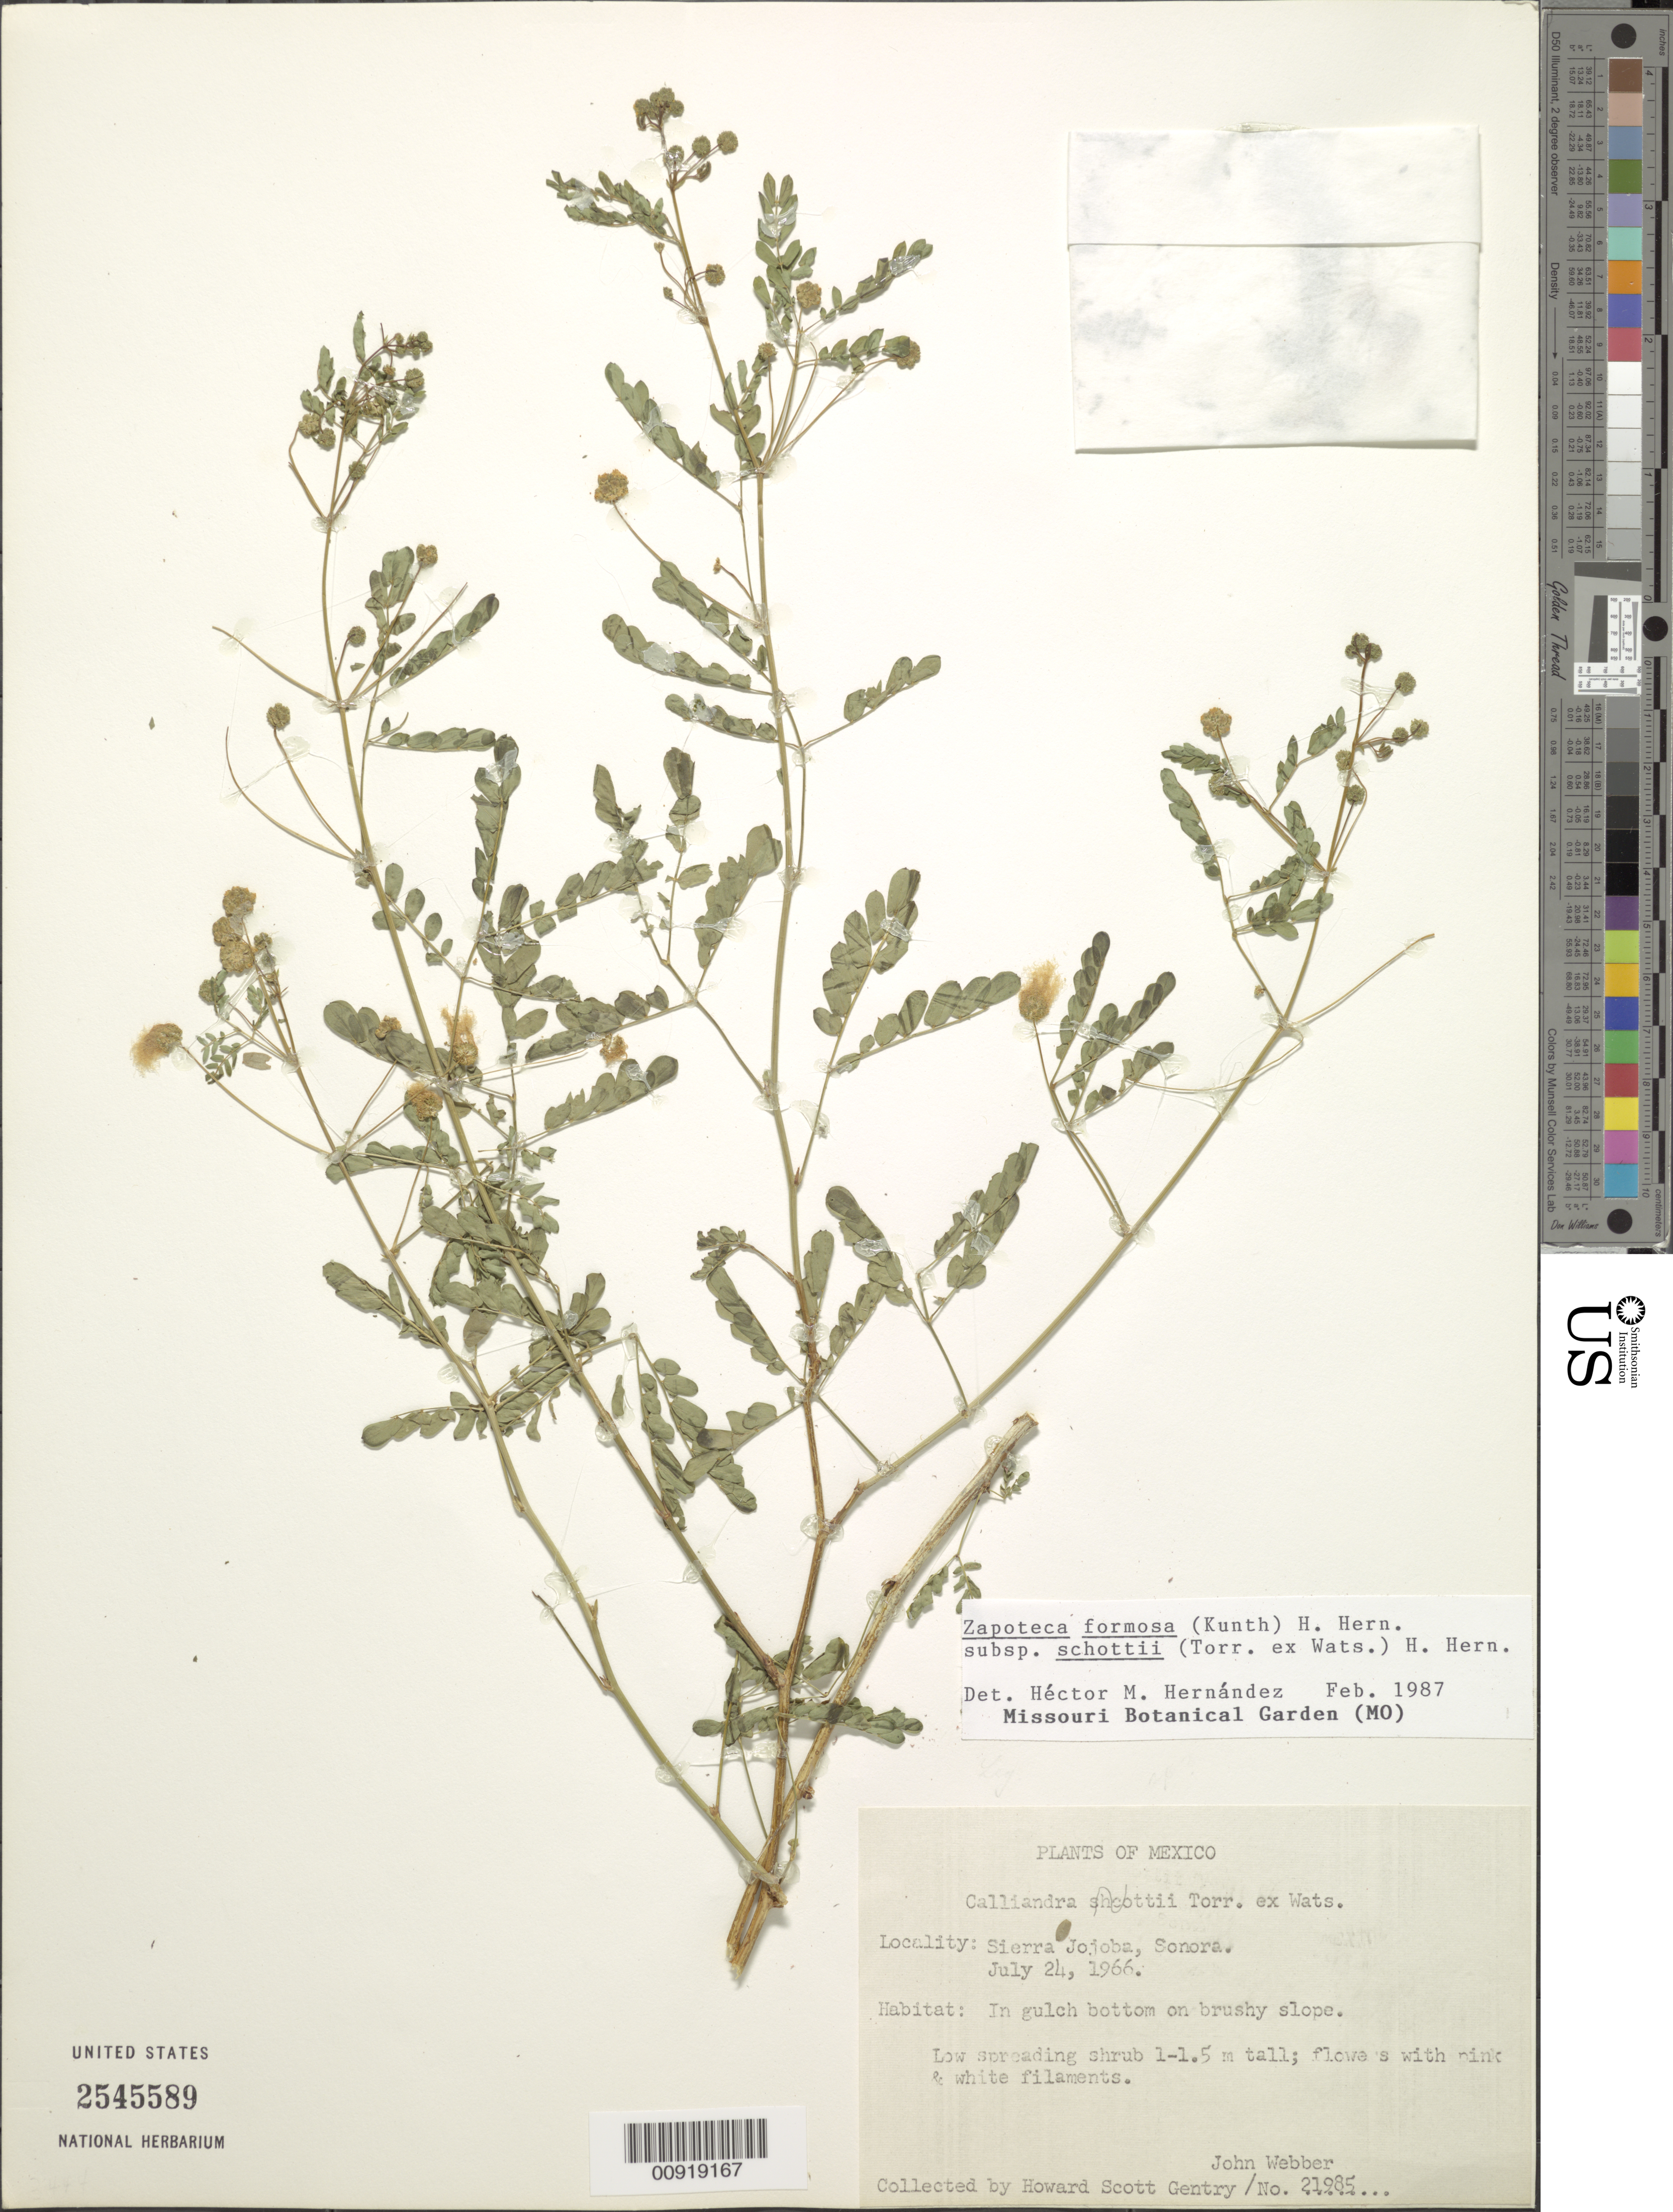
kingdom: Plantae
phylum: Tracheophyta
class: Magnoliopsida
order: Fabales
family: Fabaceae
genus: Zapoteca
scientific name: Zapoteca formosa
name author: (Kunth) H.M. Hern.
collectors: H. S. Gentry & J. Webber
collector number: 21985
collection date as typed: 24 Jul 1966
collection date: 1966-07-24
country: Mexico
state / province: Sonora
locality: Sierra Jojoba, Sonora.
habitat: In gulch bottom on brushy slope.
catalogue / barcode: US 2545589